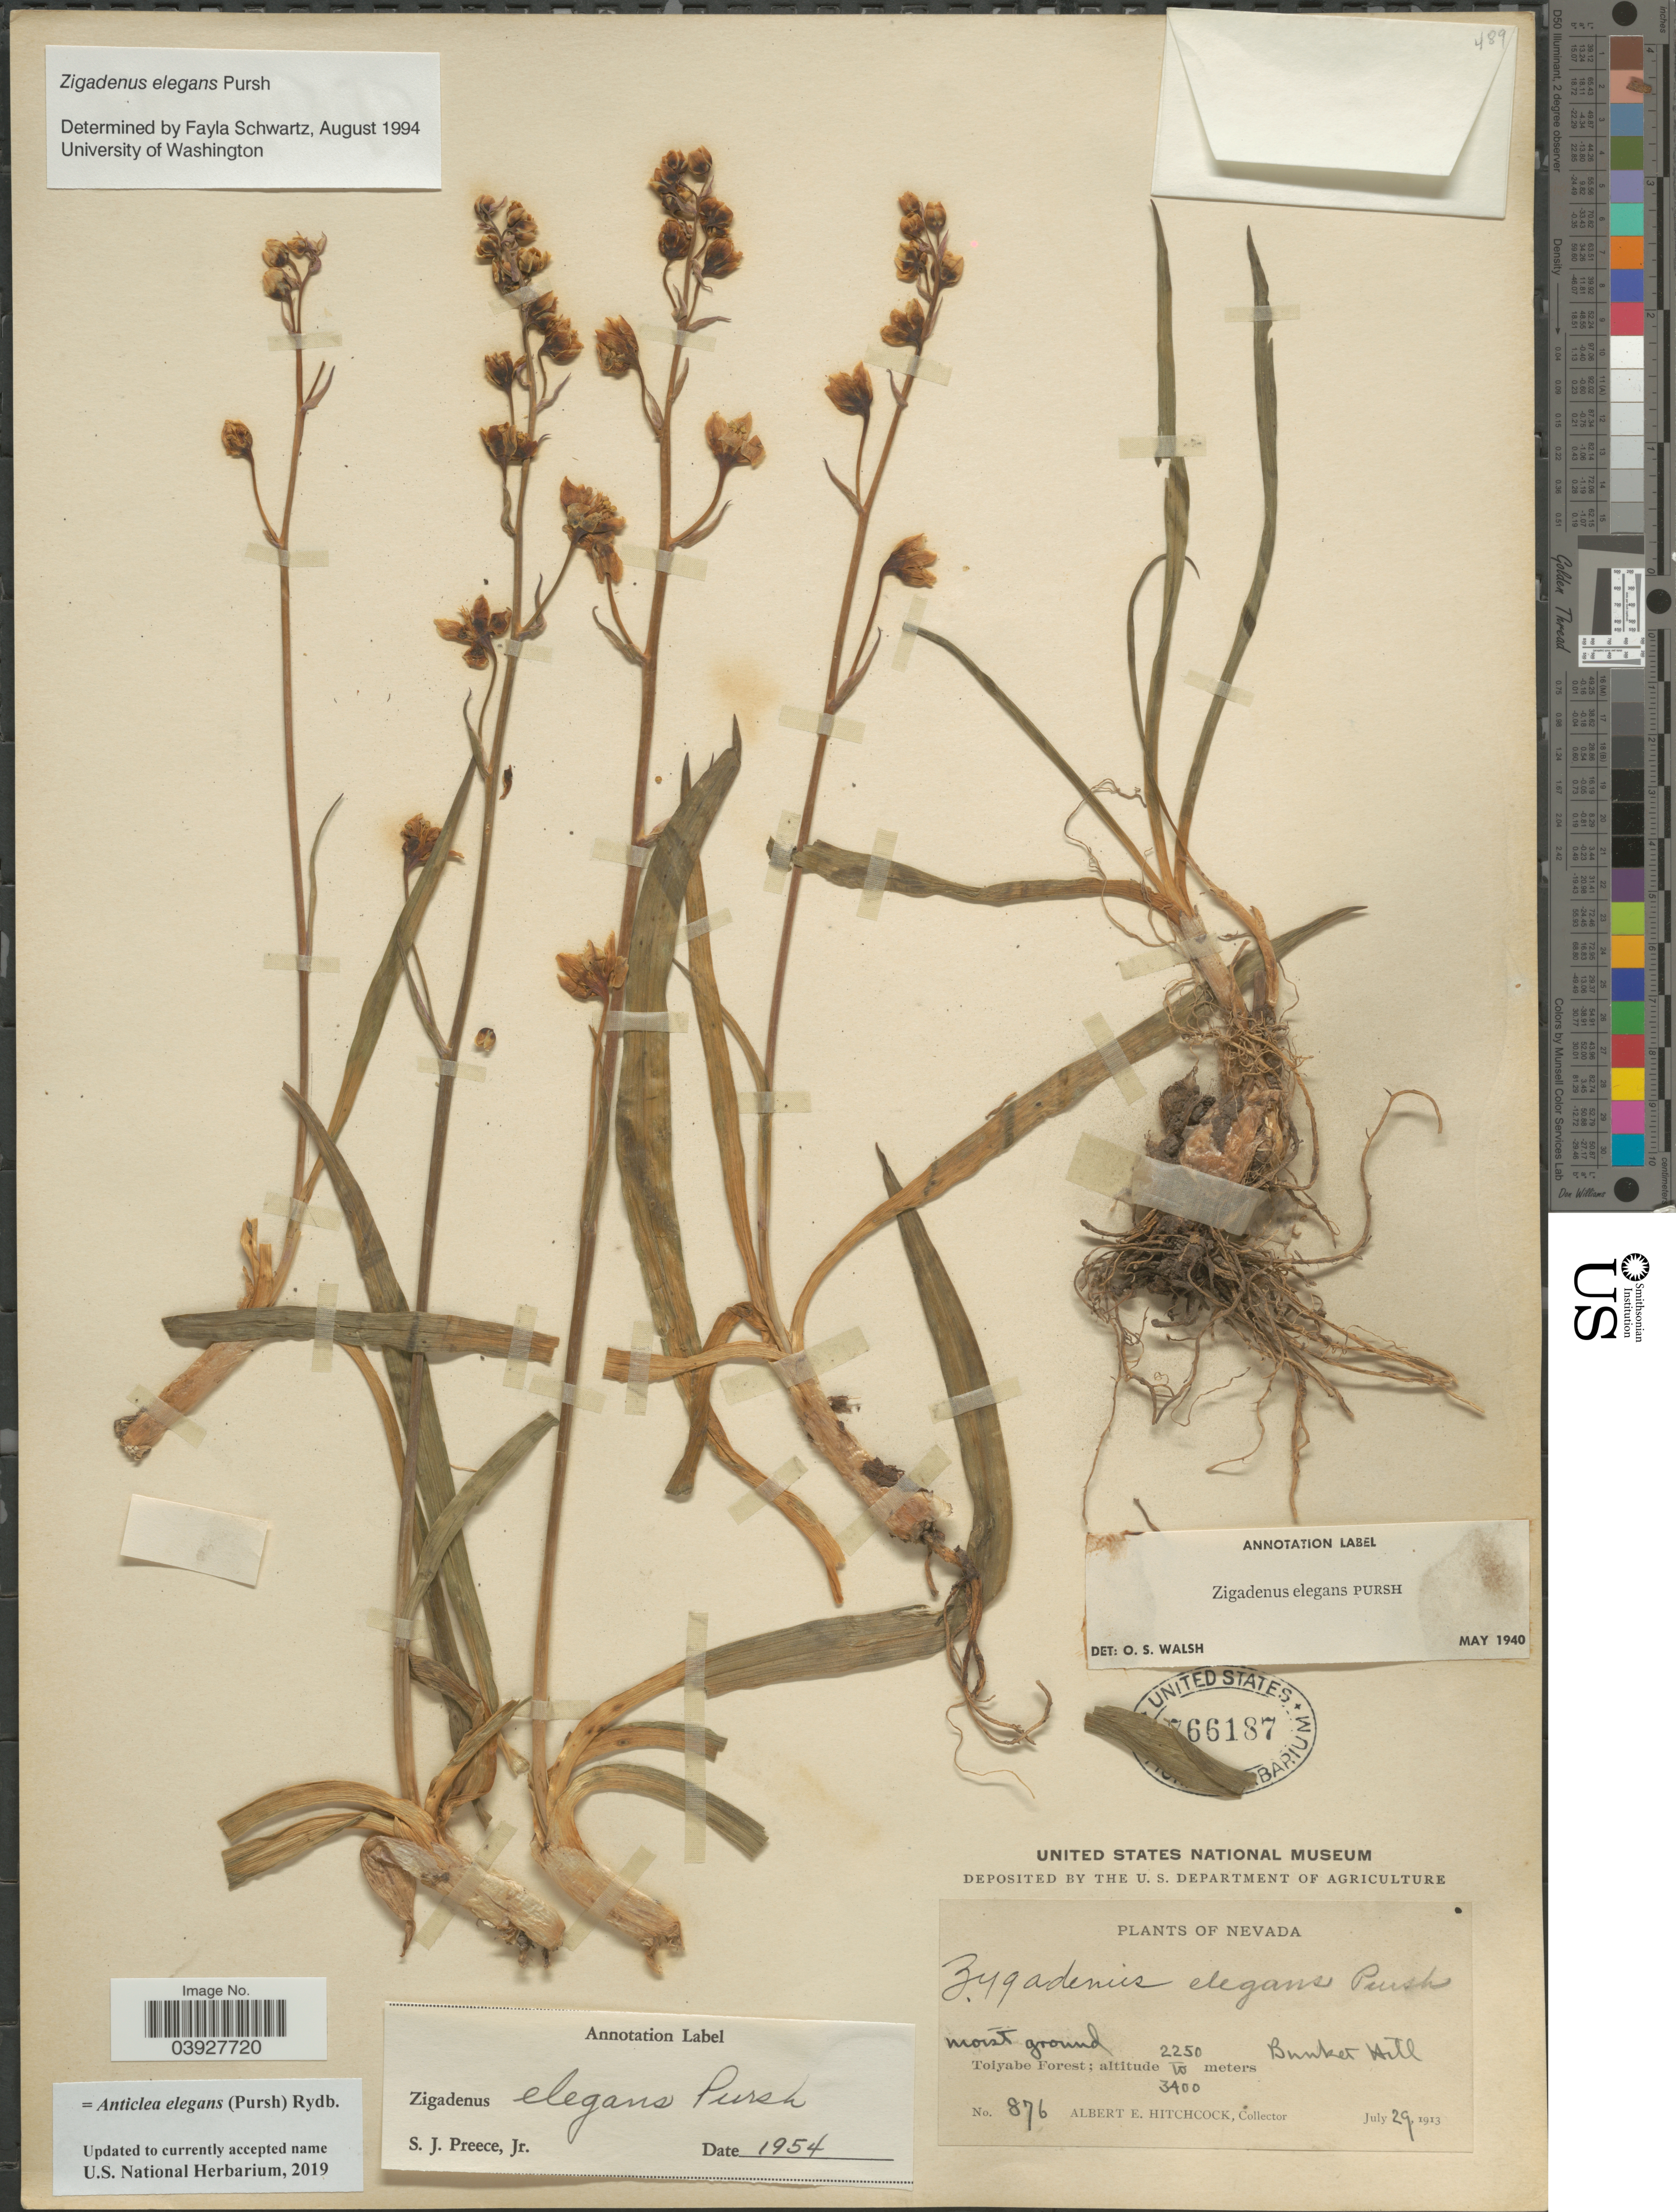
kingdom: Plantae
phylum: Tracheophyta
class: Liliopsida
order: Liliales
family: Melanthiaceae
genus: Anticlea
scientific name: Anticlea elegans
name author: (Pursh) Rydb.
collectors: A. Hitchcock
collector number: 876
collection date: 1913-07-29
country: United States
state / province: Nevada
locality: Toiyabe Forest; Bunker Hill.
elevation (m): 2250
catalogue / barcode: US 766187